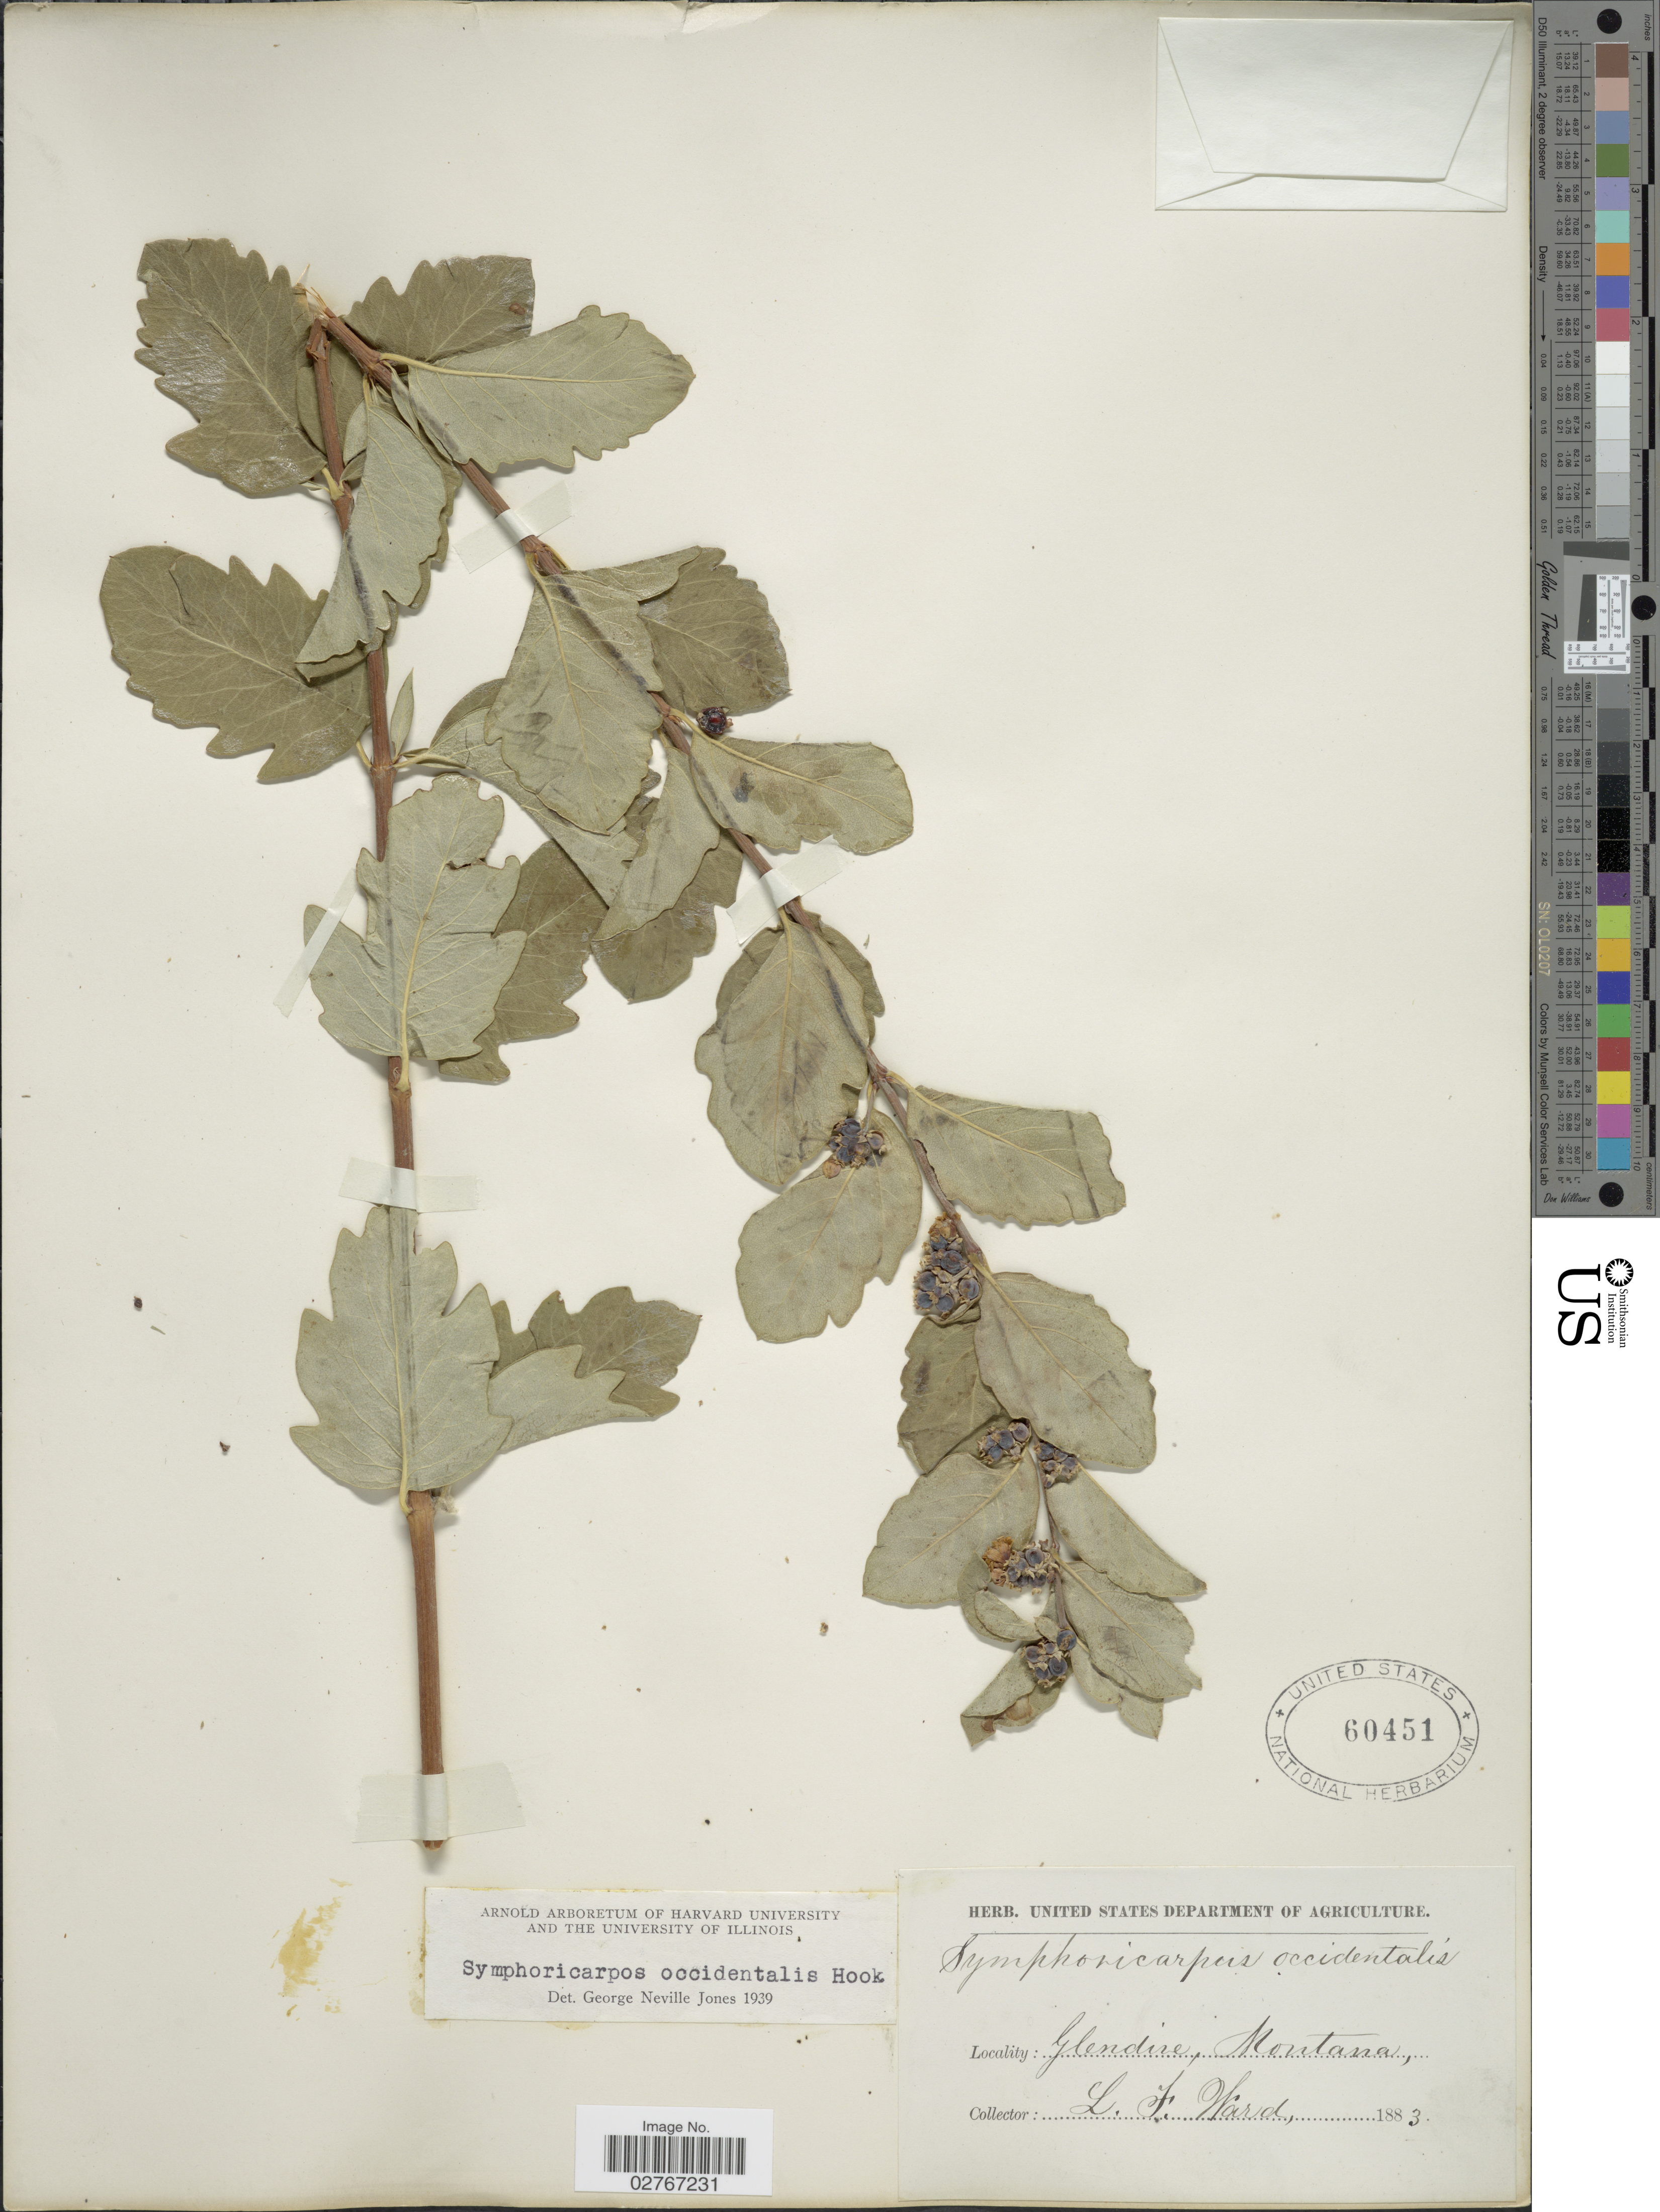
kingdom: Plantae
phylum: Tracheophyta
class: Magnoliopsida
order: Dipsacales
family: Caprifoliaceae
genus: Symphoricarpos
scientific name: Symphoricarpos occidentalis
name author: (R. Br.) Hook.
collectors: L. Ward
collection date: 1883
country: United States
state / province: Montana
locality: Glendive.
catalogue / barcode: US 60451